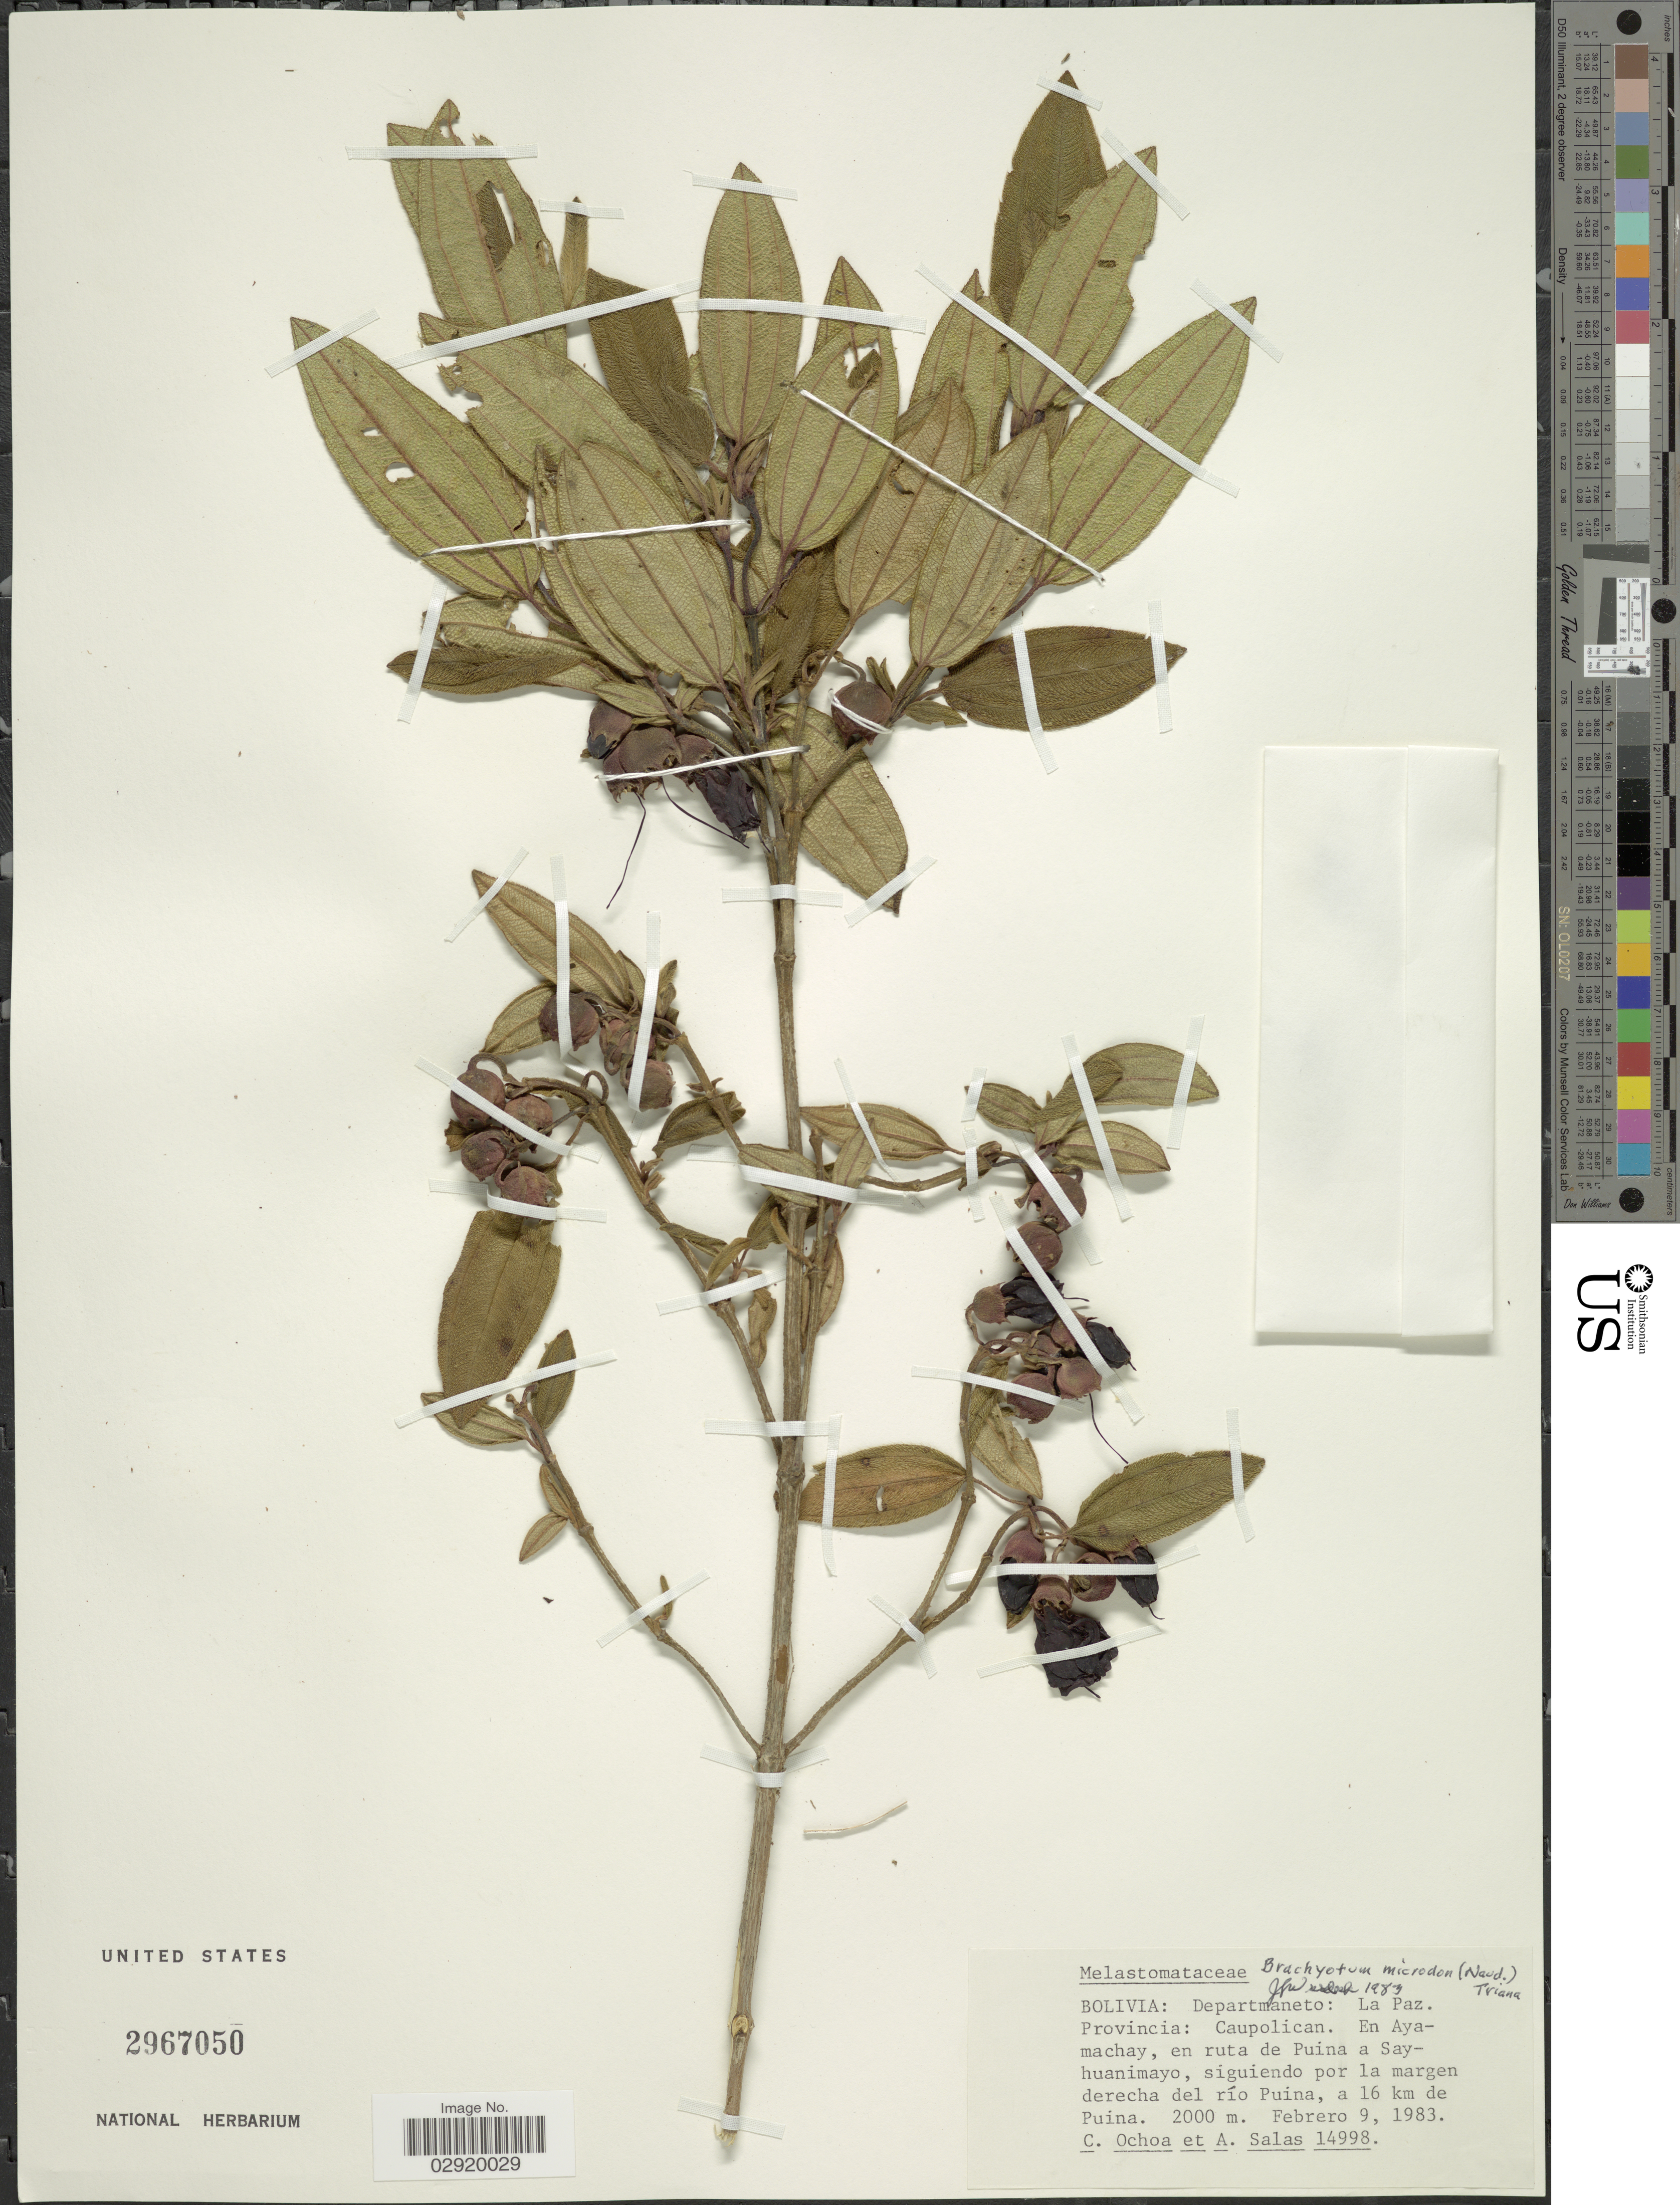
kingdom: Plantae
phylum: Tracheophyta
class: Magnoliopsida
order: Myrtales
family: Melastomataceae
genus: Brachyotum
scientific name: Brachyotum microdon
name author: (Naudin) Triana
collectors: C. Ochoa & A. Salas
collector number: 14998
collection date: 1983-02-09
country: Bolivia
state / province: La Paz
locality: Departamento: La Paz. Provincia: Caupolican. En Ayamachay, en ruta de Puina a Sayhuanimayo, siguiendo por la margen derecha del río Puino, a 16 km de Puina.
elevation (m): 2000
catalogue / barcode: US 2967050